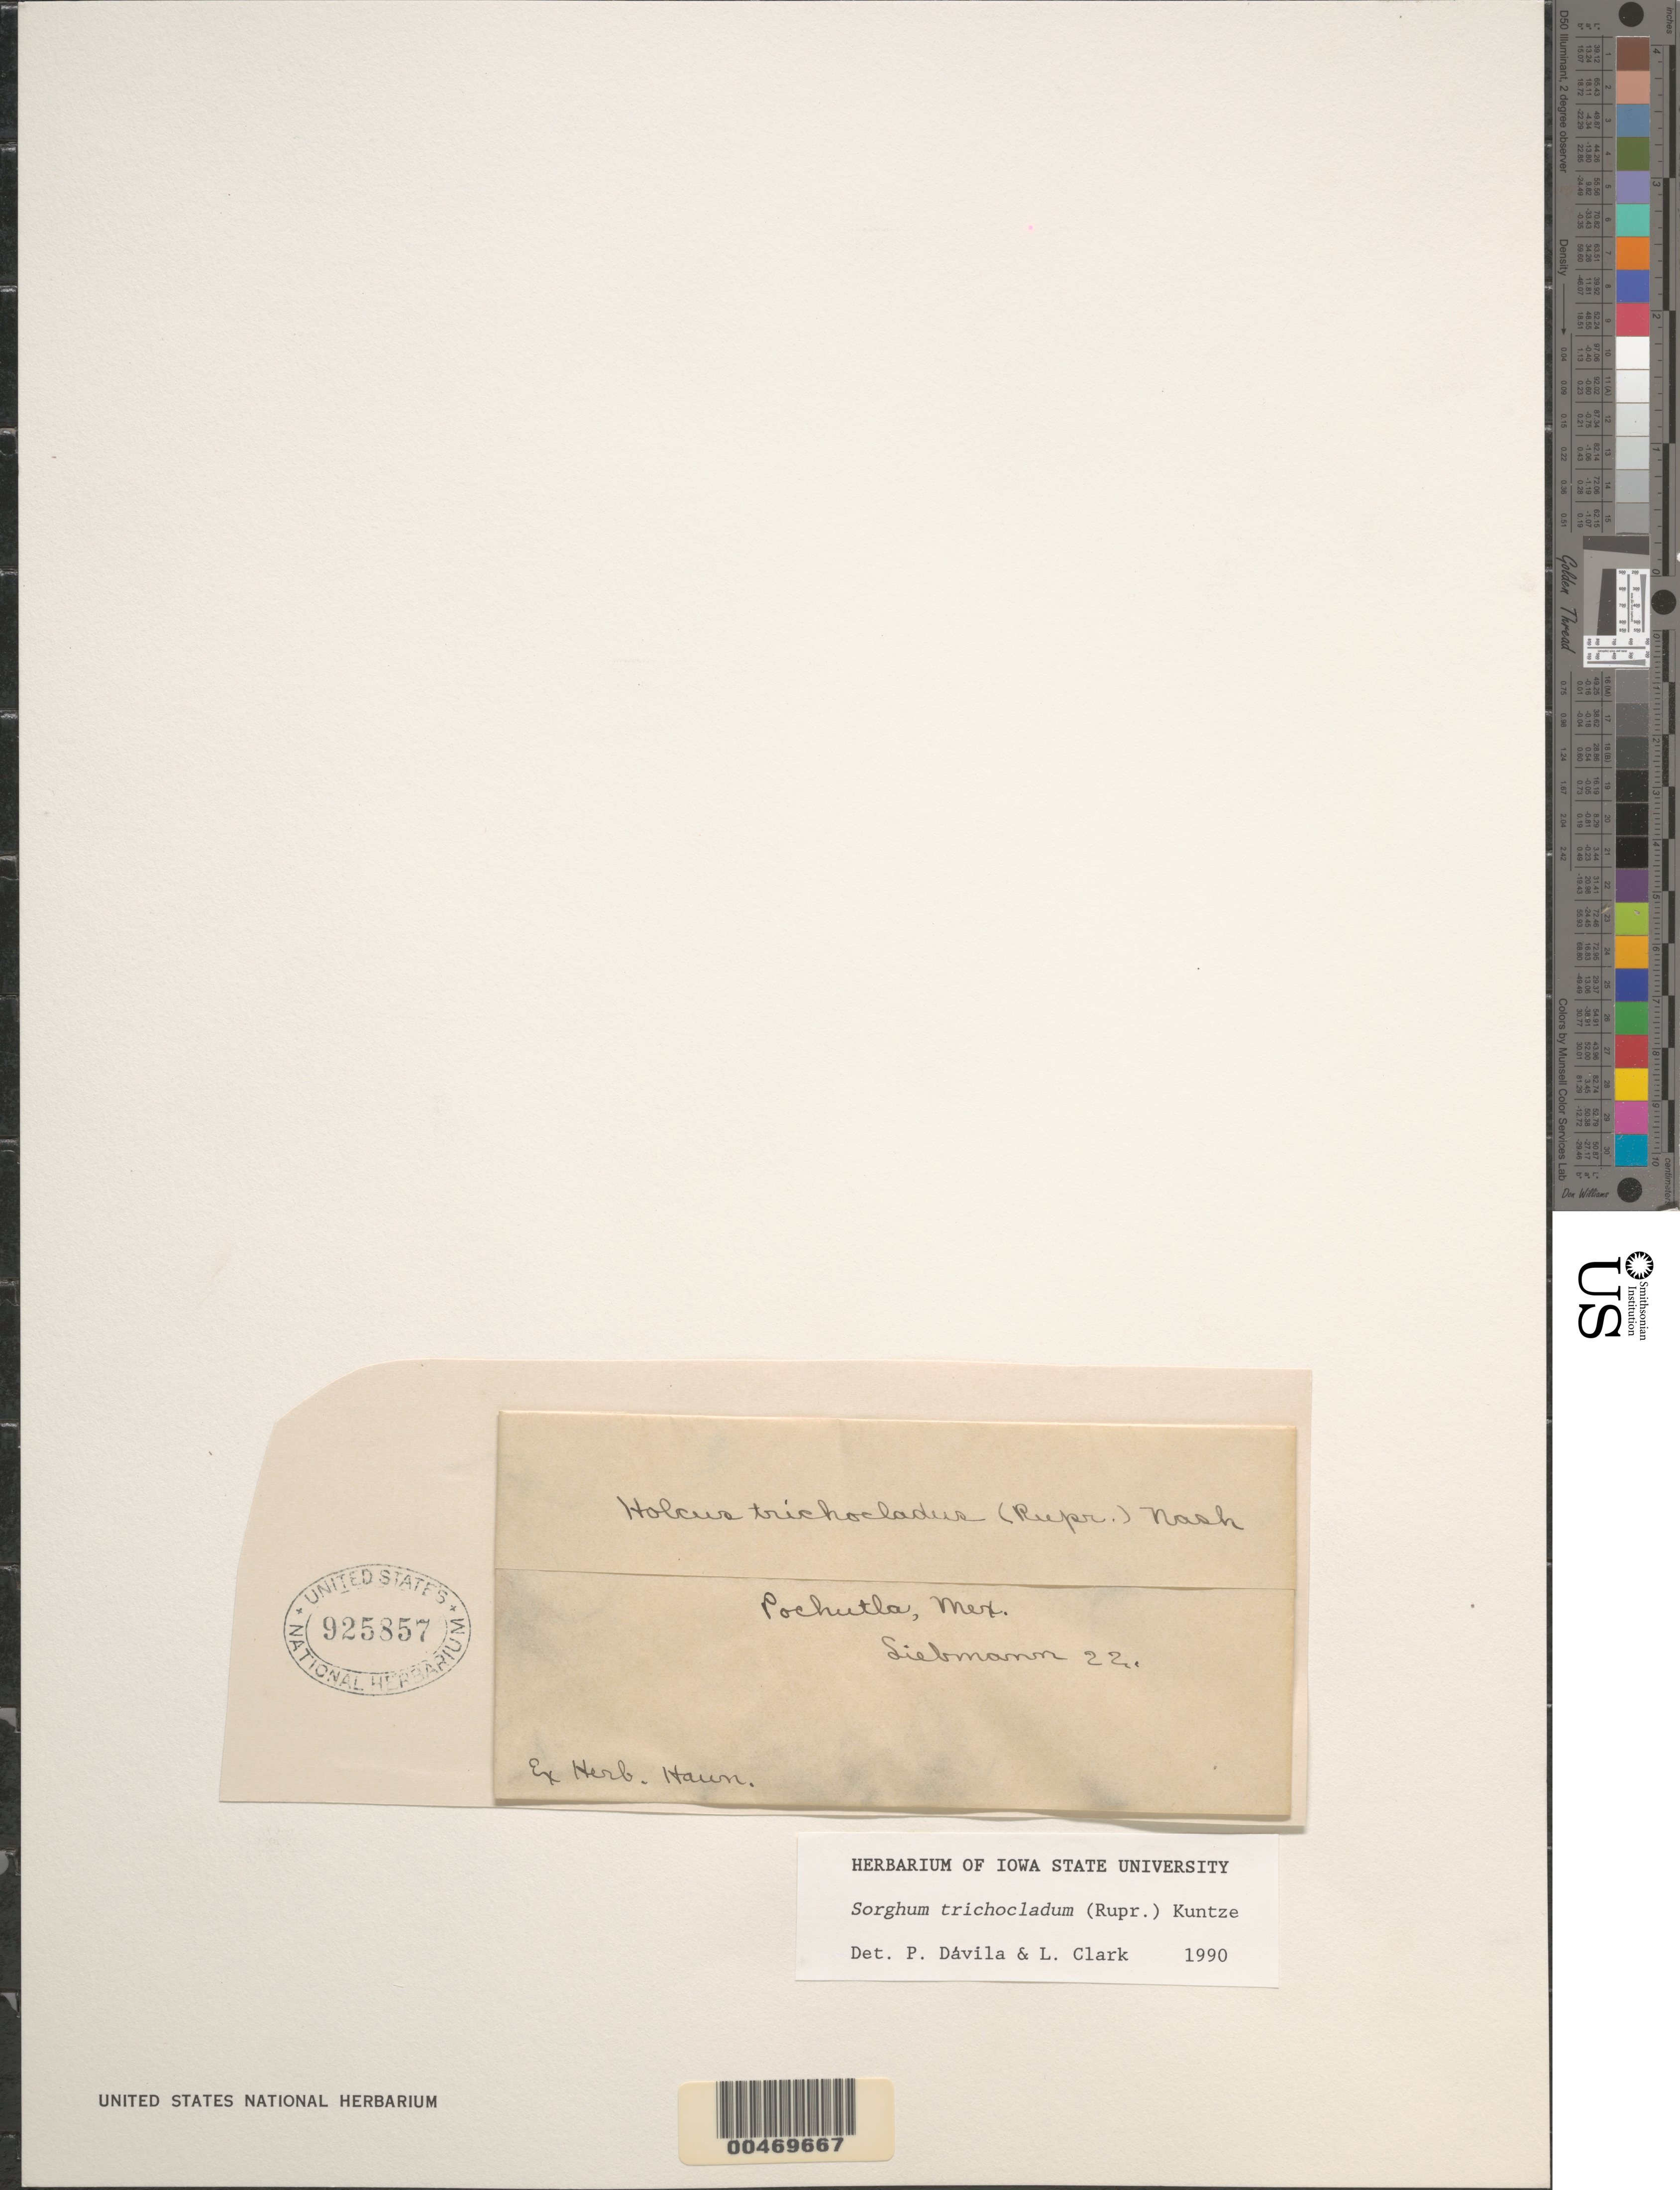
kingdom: Plantae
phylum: Tracheophyta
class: Liliopsida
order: Poales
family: Poaceae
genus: Sorghum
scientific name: Sorghum trichocladum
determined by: Dávila, P. D.; Clark, L. G.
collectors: F. M. Liebmann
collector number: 22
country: Mexico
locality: Pochutla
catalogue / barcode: US 925857